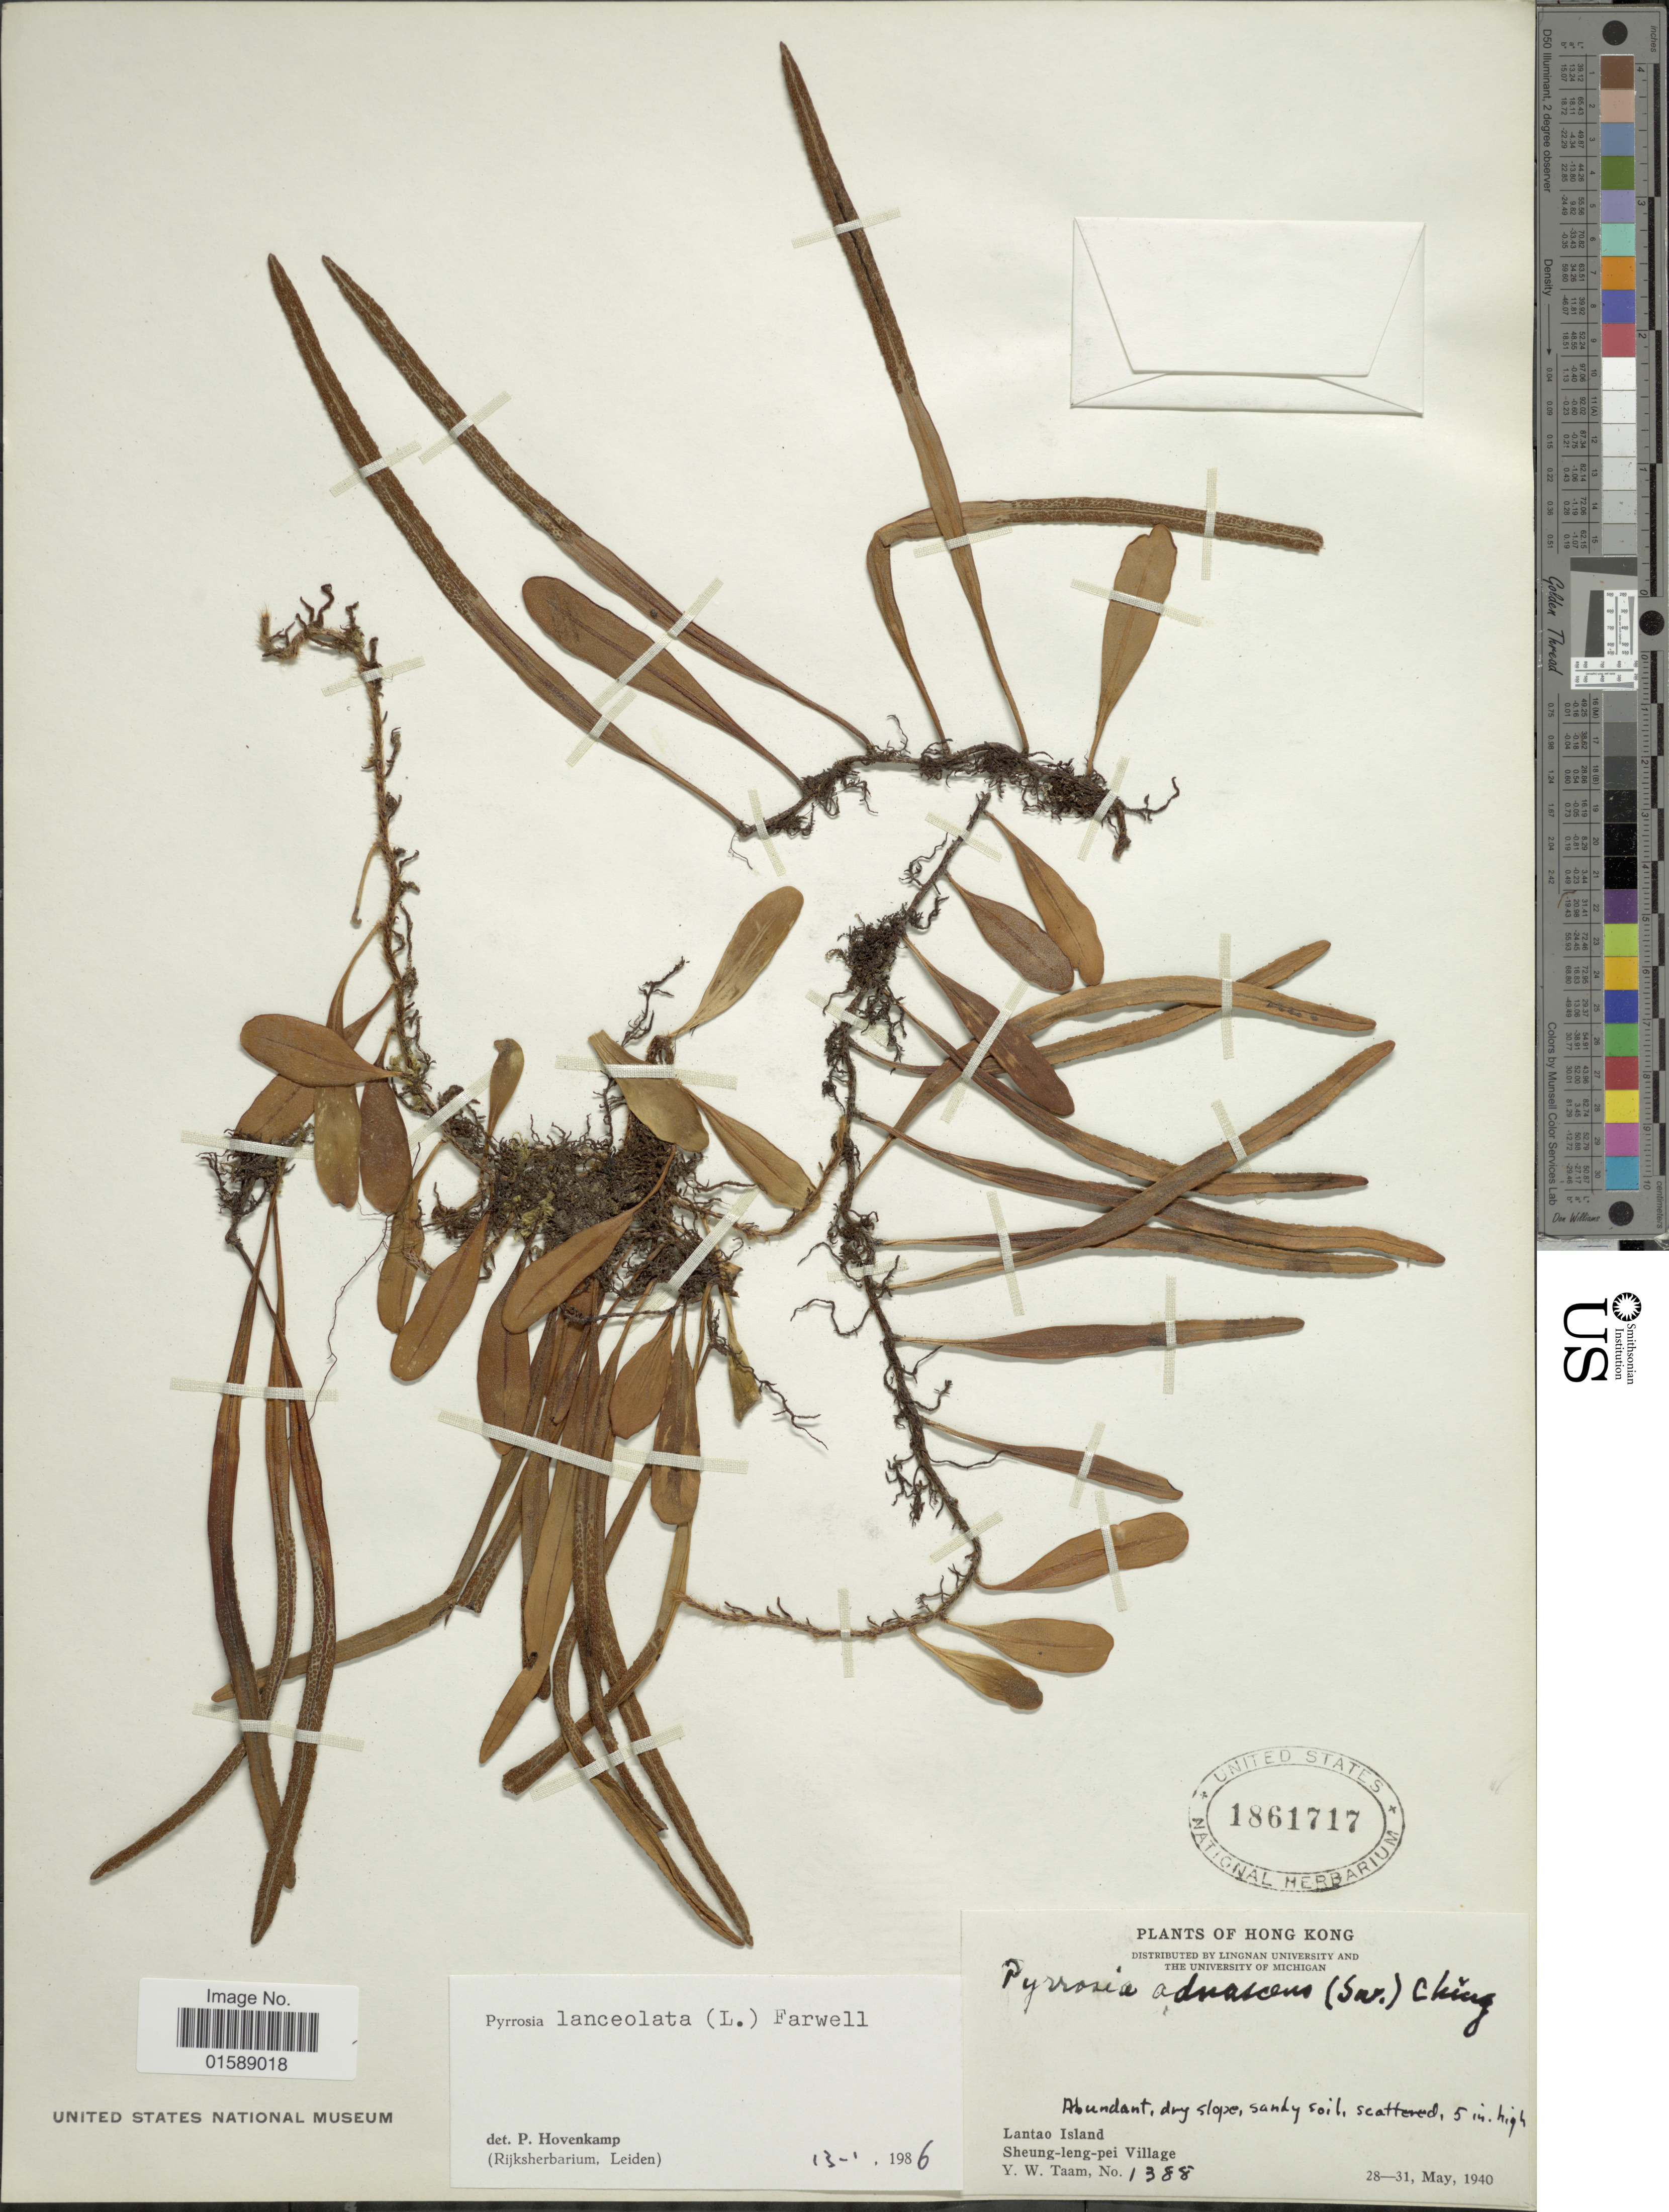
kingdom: Plantae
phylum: Tracheophyta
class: Polypodiopsida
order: Polypodiales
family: Polypodiaceae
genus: Pyrrosia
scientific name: Pyrrosia lanceolata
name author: (L.) Farw.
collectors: Y. W. Taam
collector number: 1388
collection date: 1940-05-28/1940-05-31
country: China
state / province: Hong Kong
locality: Lantao Island. Sheung-leng-pei Village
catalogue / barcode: US 1861717